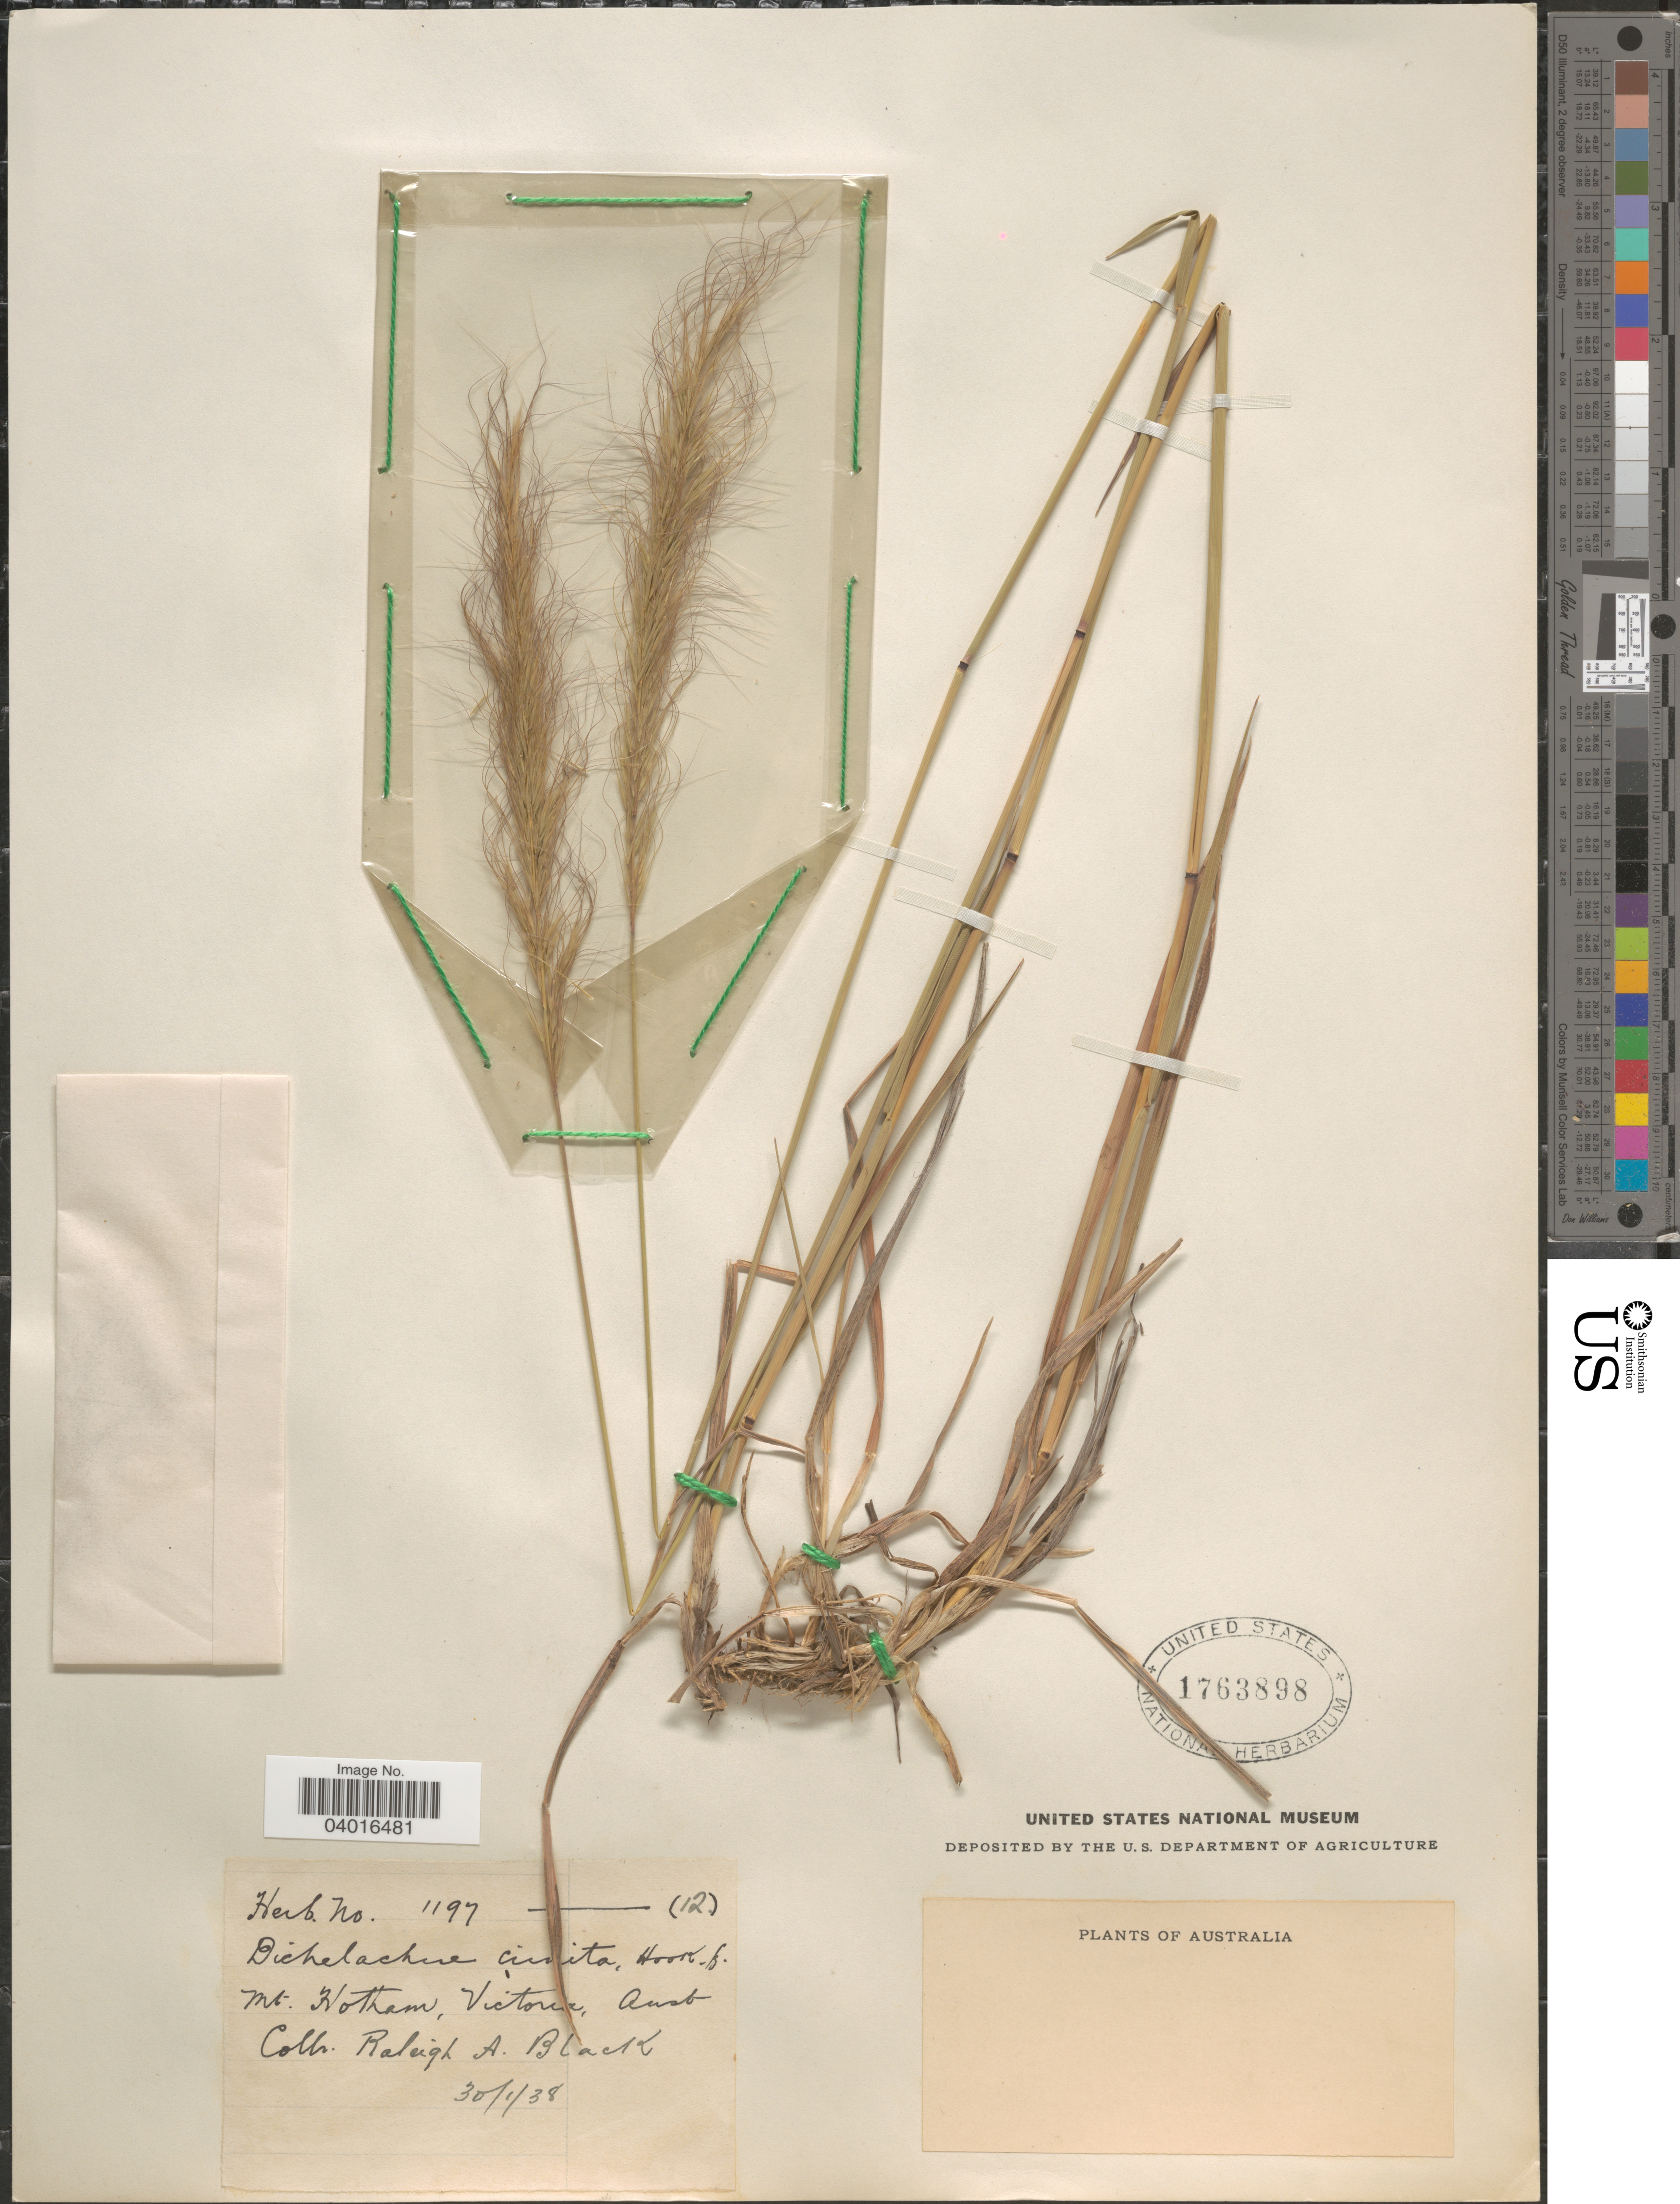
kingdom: Plantae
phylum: Tracheophyta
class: Liliopsida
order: Poales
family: Poaceae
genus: Dichelachne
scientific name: Dichelachne crinita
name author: Hook. f.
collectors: R. A. Black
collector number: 1197/(12)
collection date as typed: Transcribed d/m/y: 30/1/38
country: Australia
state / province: Victoria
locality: Mt. Hotham, Victoria.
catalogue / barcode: US 1763898